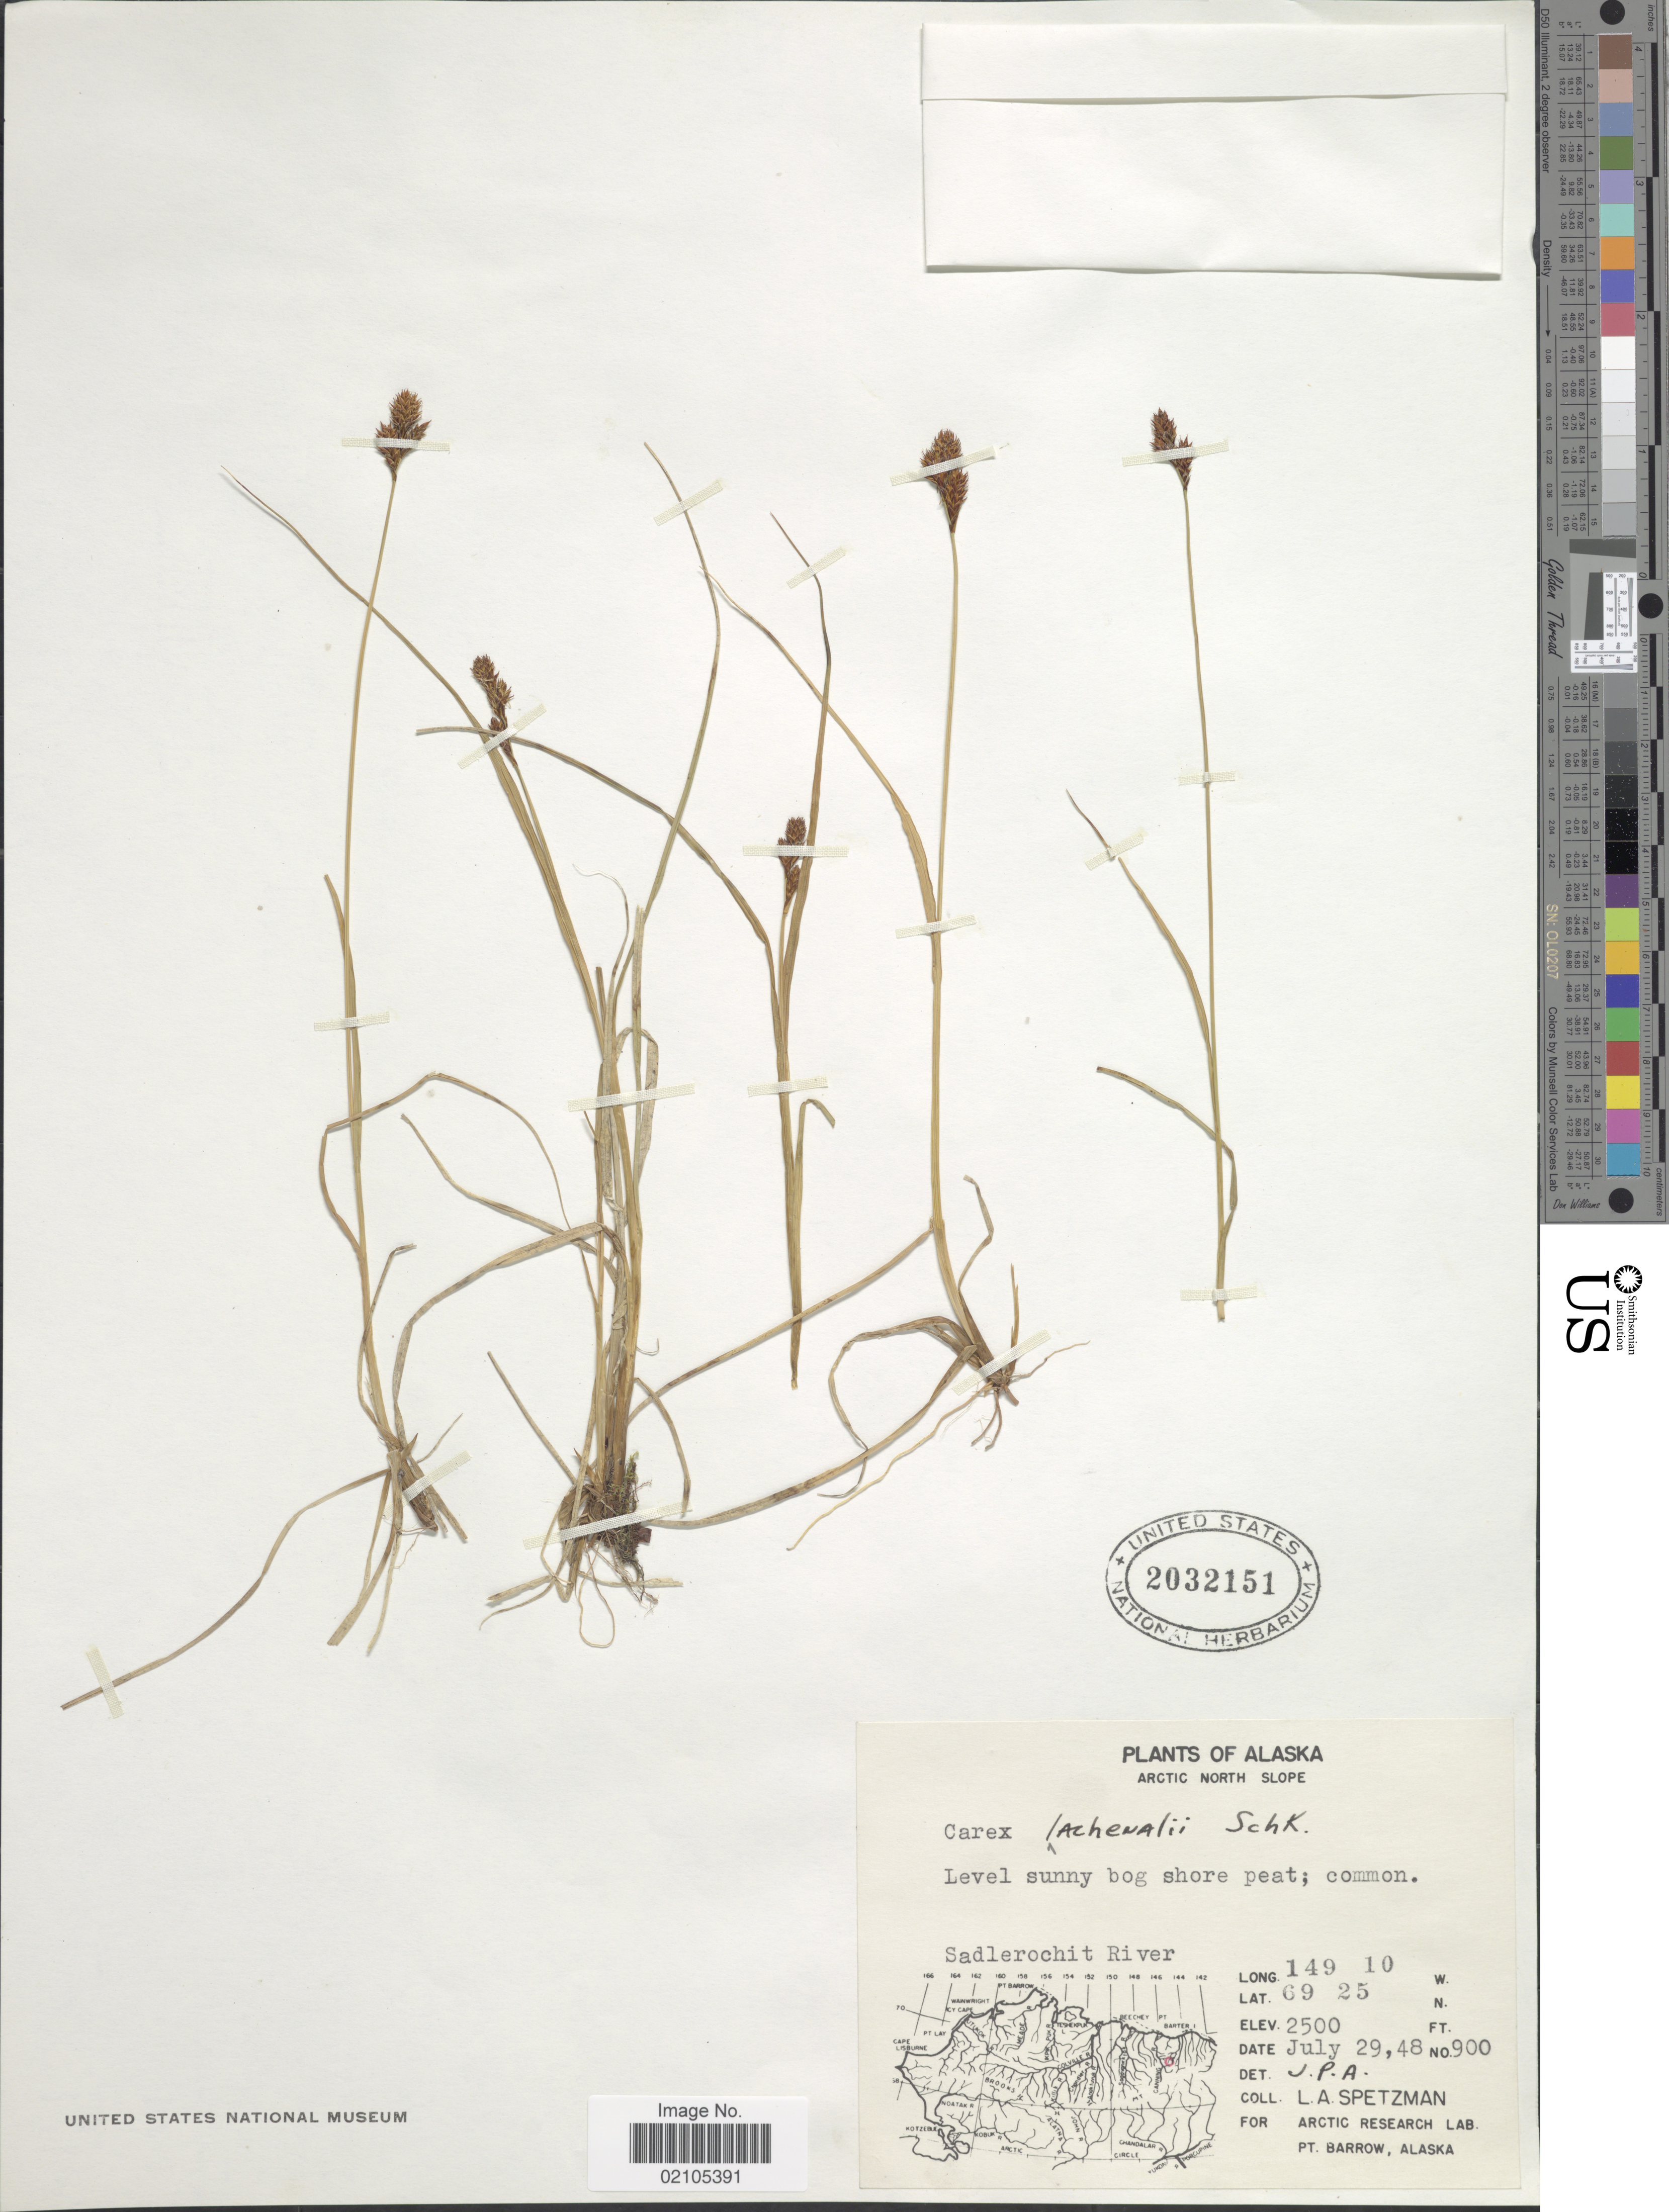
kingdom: Plantae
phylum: Tracheophyta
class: Liliopsida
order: Poales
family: Cyperaceae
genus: Carex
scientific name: Carex lachenalii subsp. lachenalii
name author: Schkuhr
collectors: L. Spetzman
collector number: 900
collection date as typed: Transcribed d/m/y: 29/7/48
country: United States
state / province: Alaska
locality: Arctic North Slope. Level sunny bog shore peat. Sadlerochit River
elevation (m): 762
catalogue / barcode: US 2032151